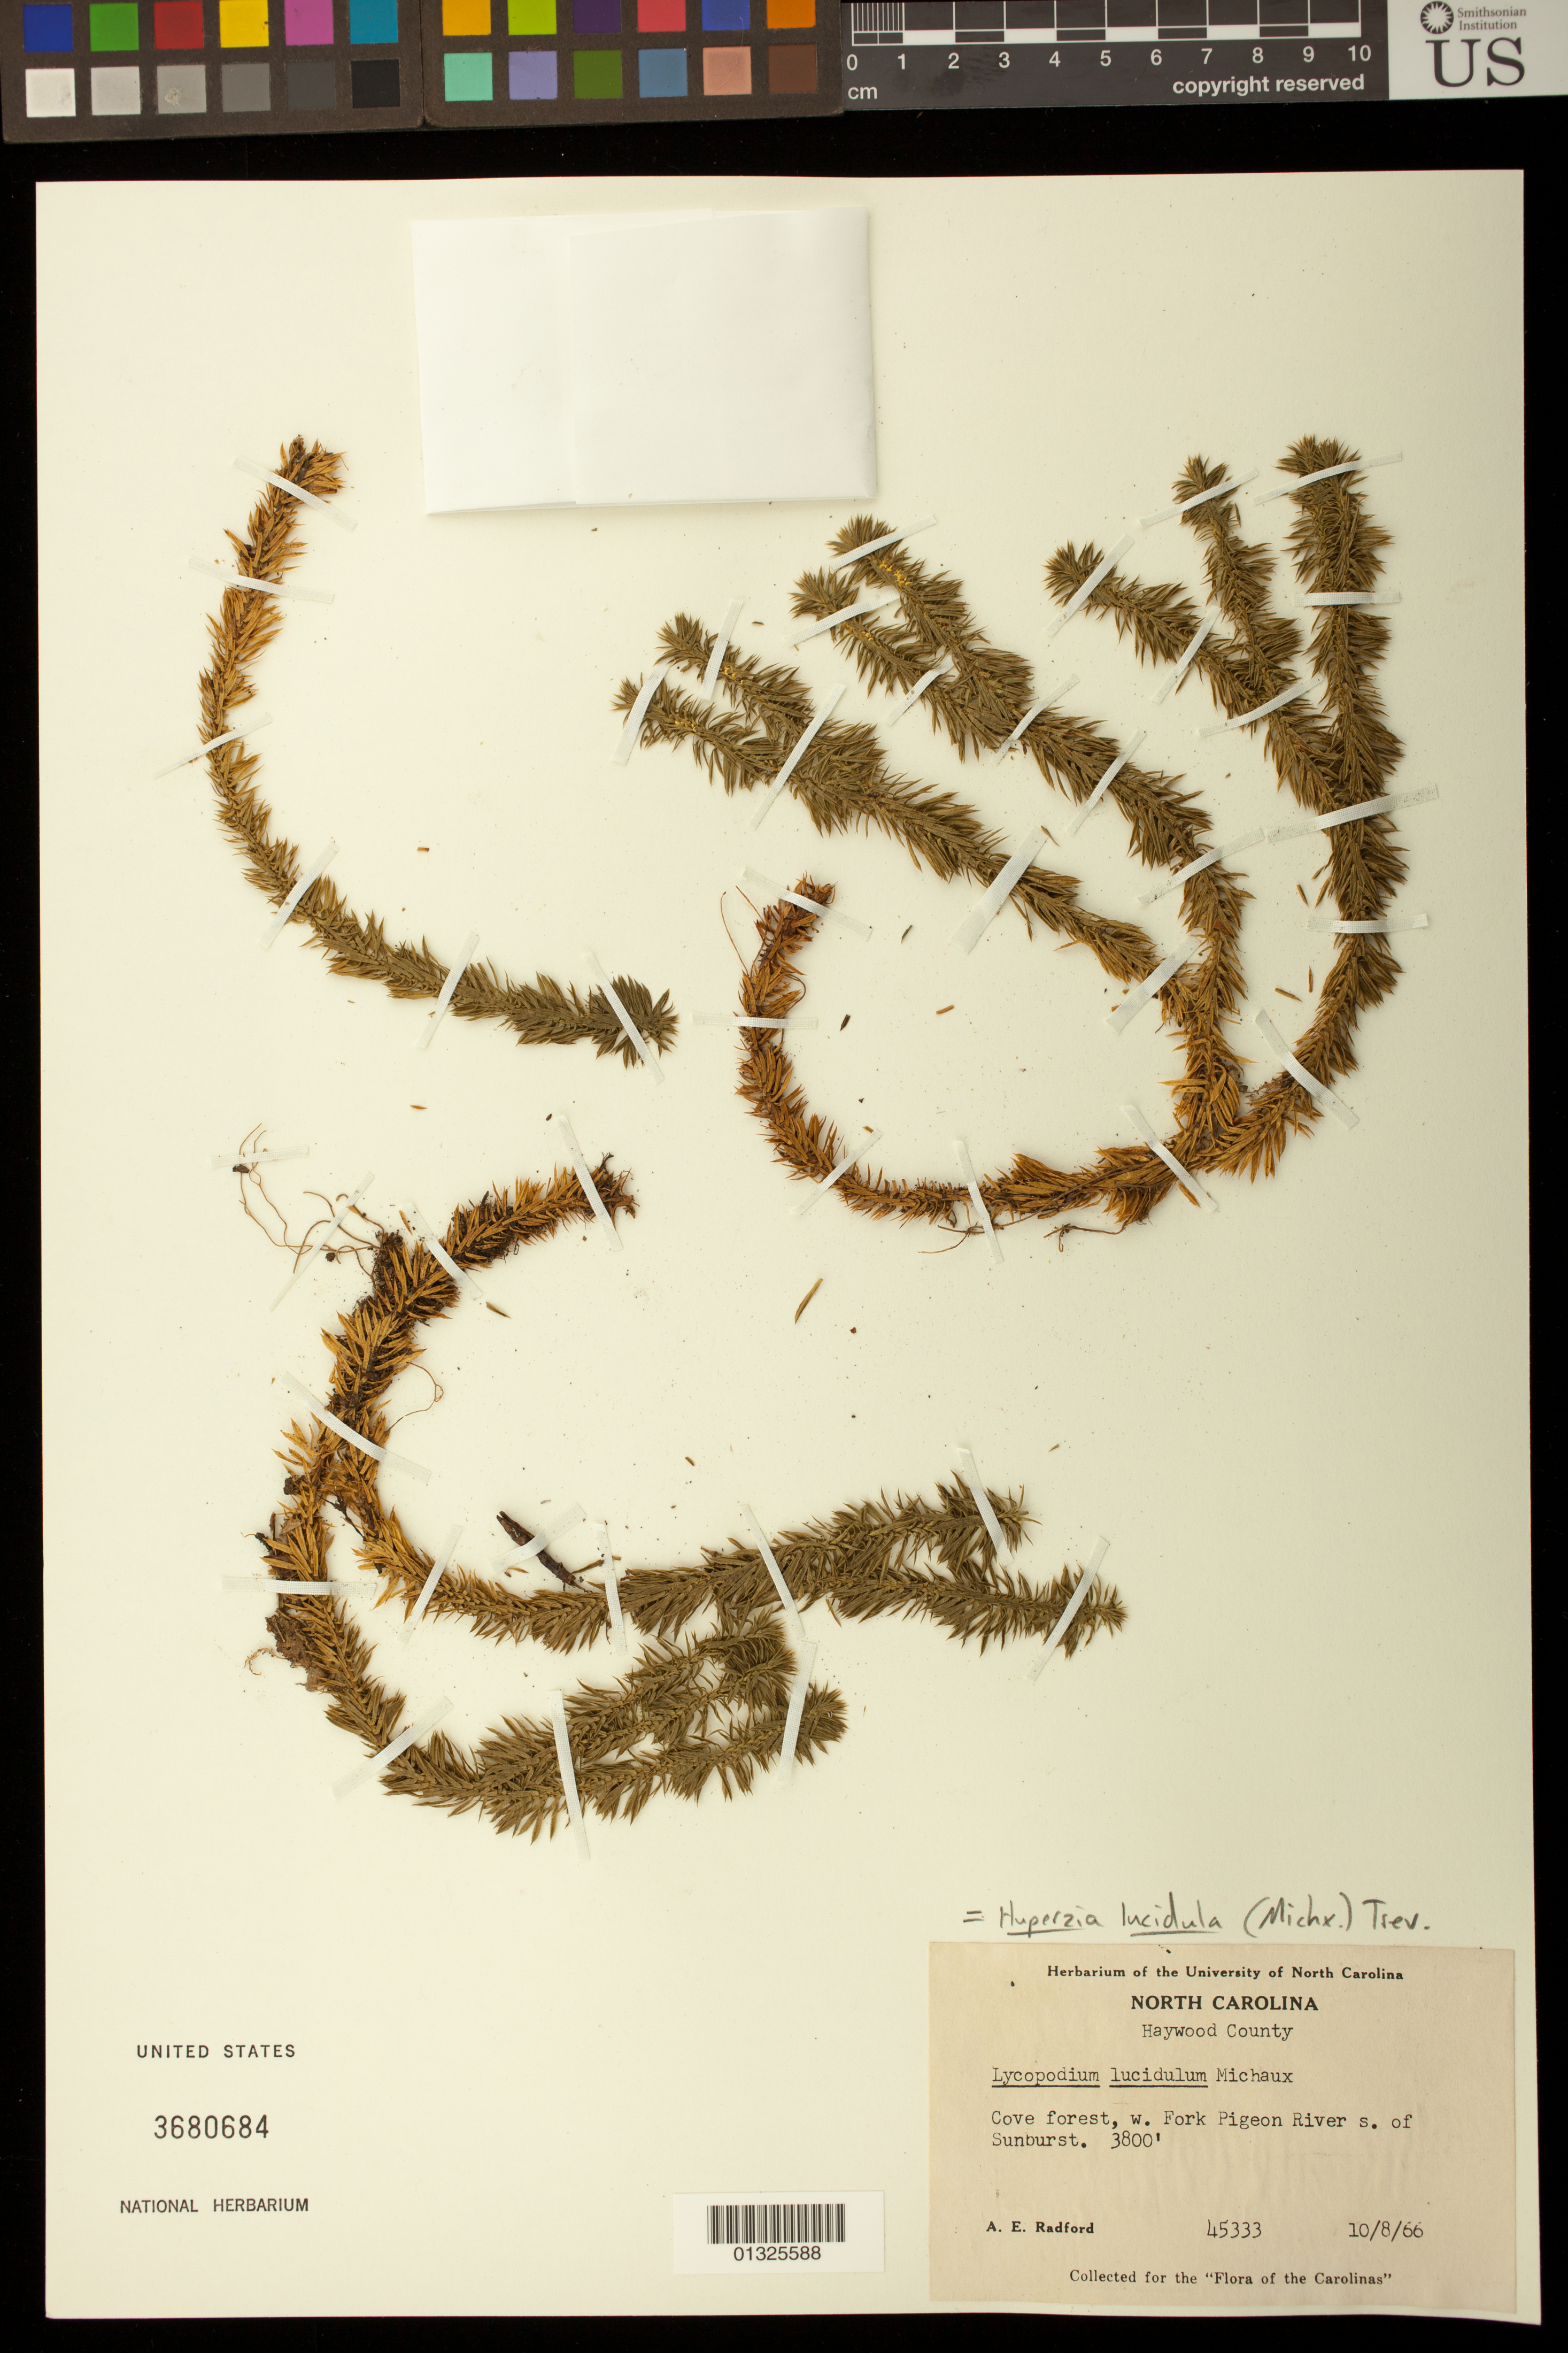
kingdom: Plantae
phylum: Tracheophyta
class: Lycopodiopsida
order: Lycopodiales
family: Lycopodiaceae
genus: Huperzia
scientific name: Huperzia lucidula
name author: (Michx.) Trevis.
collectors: A. E. Radford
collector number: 45333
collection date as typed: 10/8/66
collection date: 1966-08-10 or 1966-10-08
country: United States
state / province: North Carolina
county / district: Haywood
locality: W. Fork Pigeon River s. of Sunburst.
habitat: Cove forest.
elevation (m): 1158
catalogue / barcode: US 3680684